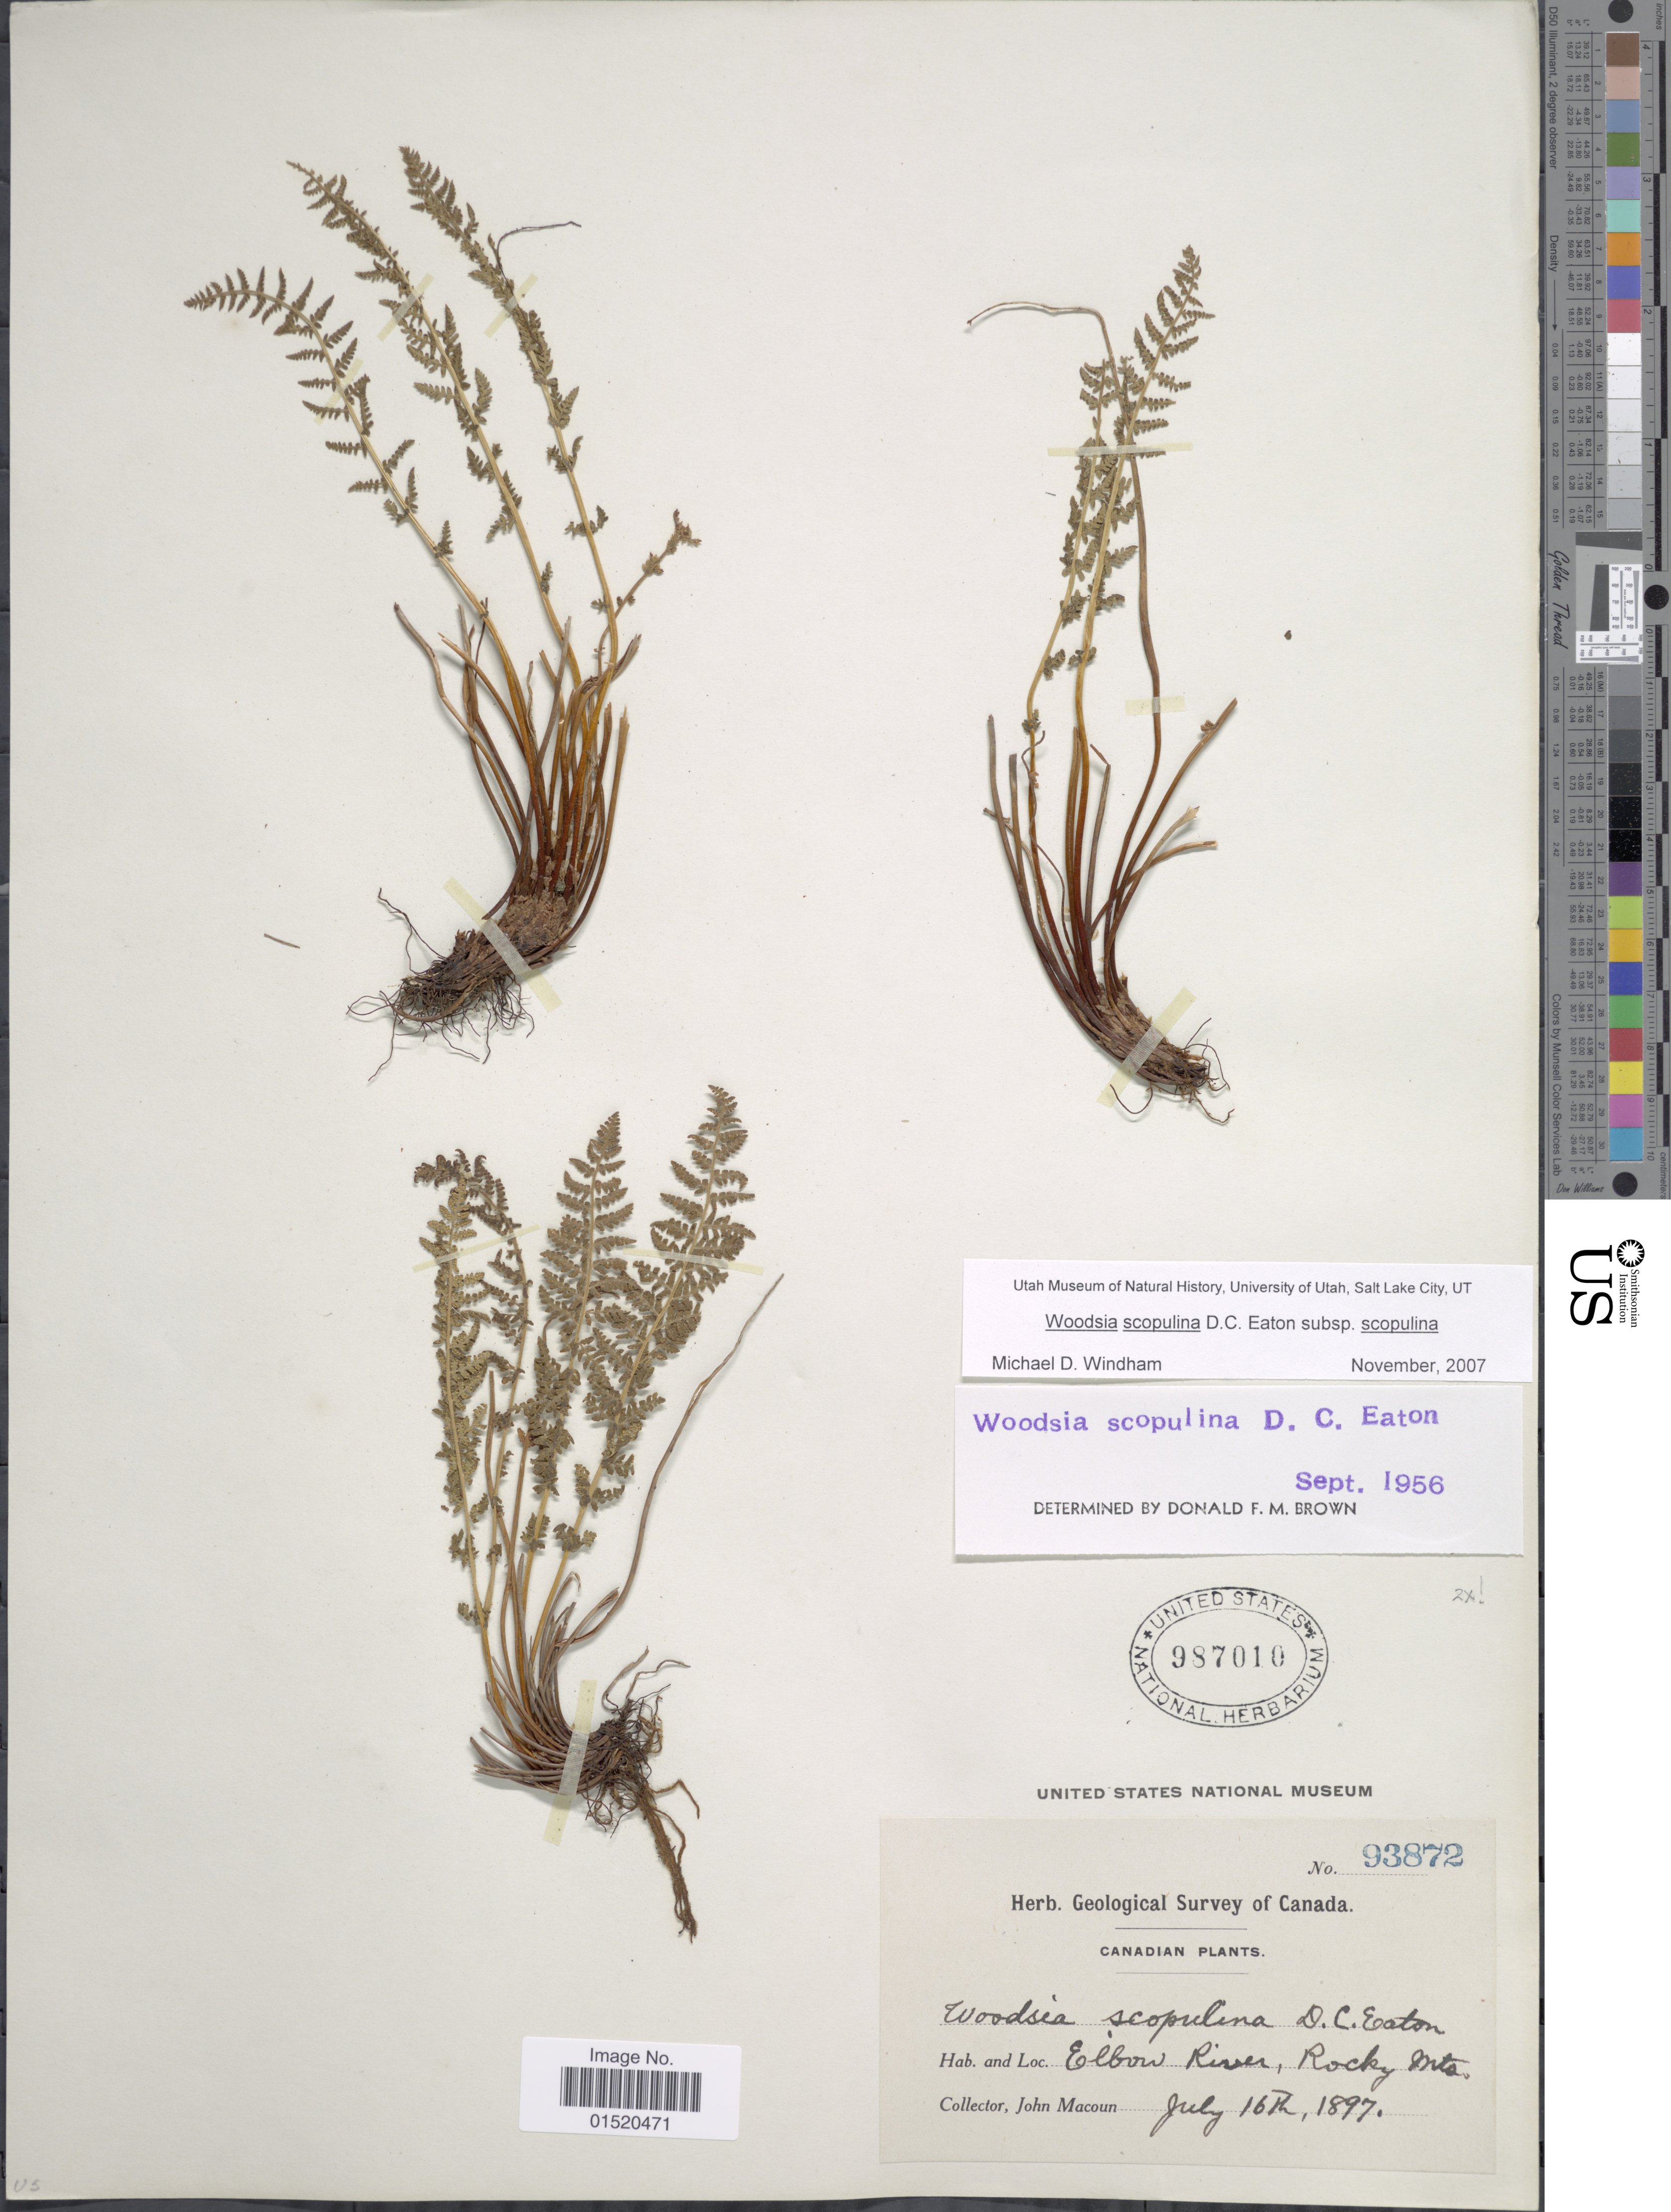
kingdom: Plantae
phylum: Tracheophyta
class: Polypodiopsida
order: Polypodiales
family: Woodsiaceae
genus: Woodsia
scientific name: Woodsia scopulina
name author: D.C. Eaton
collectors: J. Macoun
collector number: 93872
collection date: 1897-07-16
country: Canada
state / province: Alberta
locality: Canadian, ElboW River, Rocky Mts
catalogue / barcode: US 987010